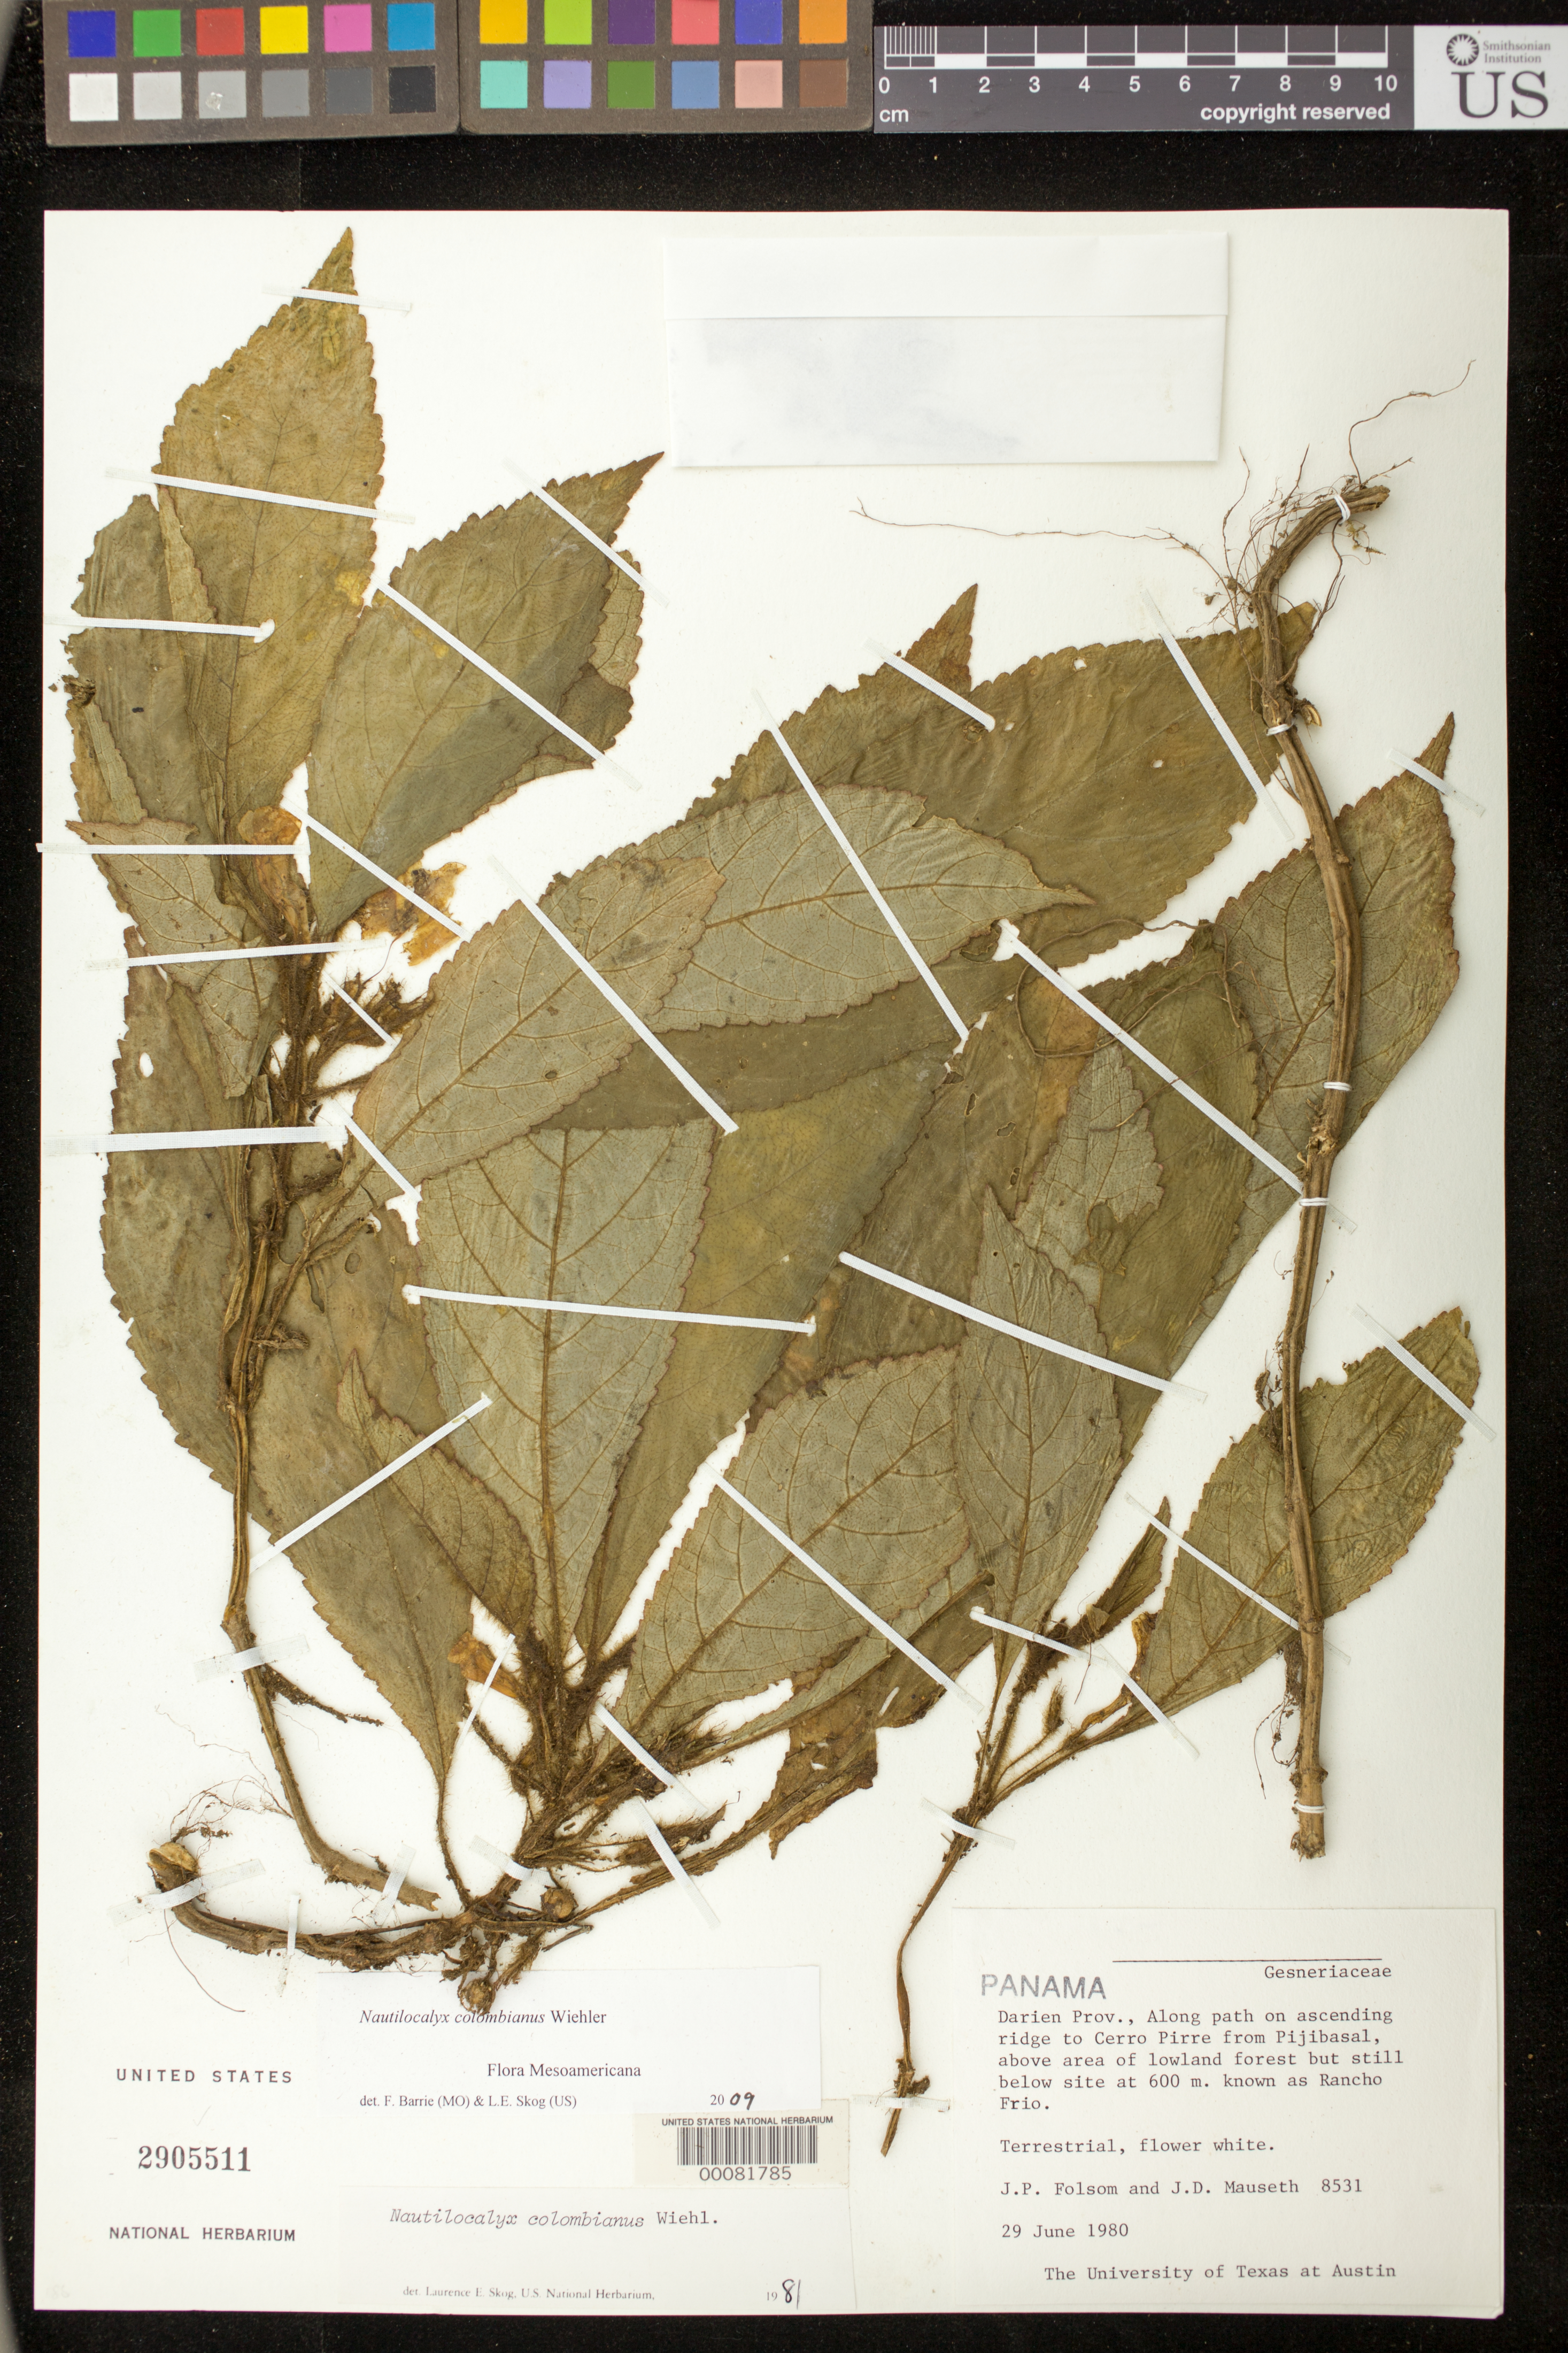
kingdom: Plantae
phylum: Tracheophyta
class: Magnoliopsida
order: Lamiales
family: Gesneriaceae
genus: Nautilocalyx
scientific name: Nautilocalyx colombianus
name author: Wiehler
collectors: J. P. Folsom & J. Mauseth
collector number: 8531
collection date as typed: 29 Jun 1980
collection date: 1980-06-29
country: Panama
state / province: Darién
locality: Along path on ascending ridge to Cerro Pirre from Pijibasal, above area of lowland forest but still below site at 600 m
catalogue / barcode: US 2905511